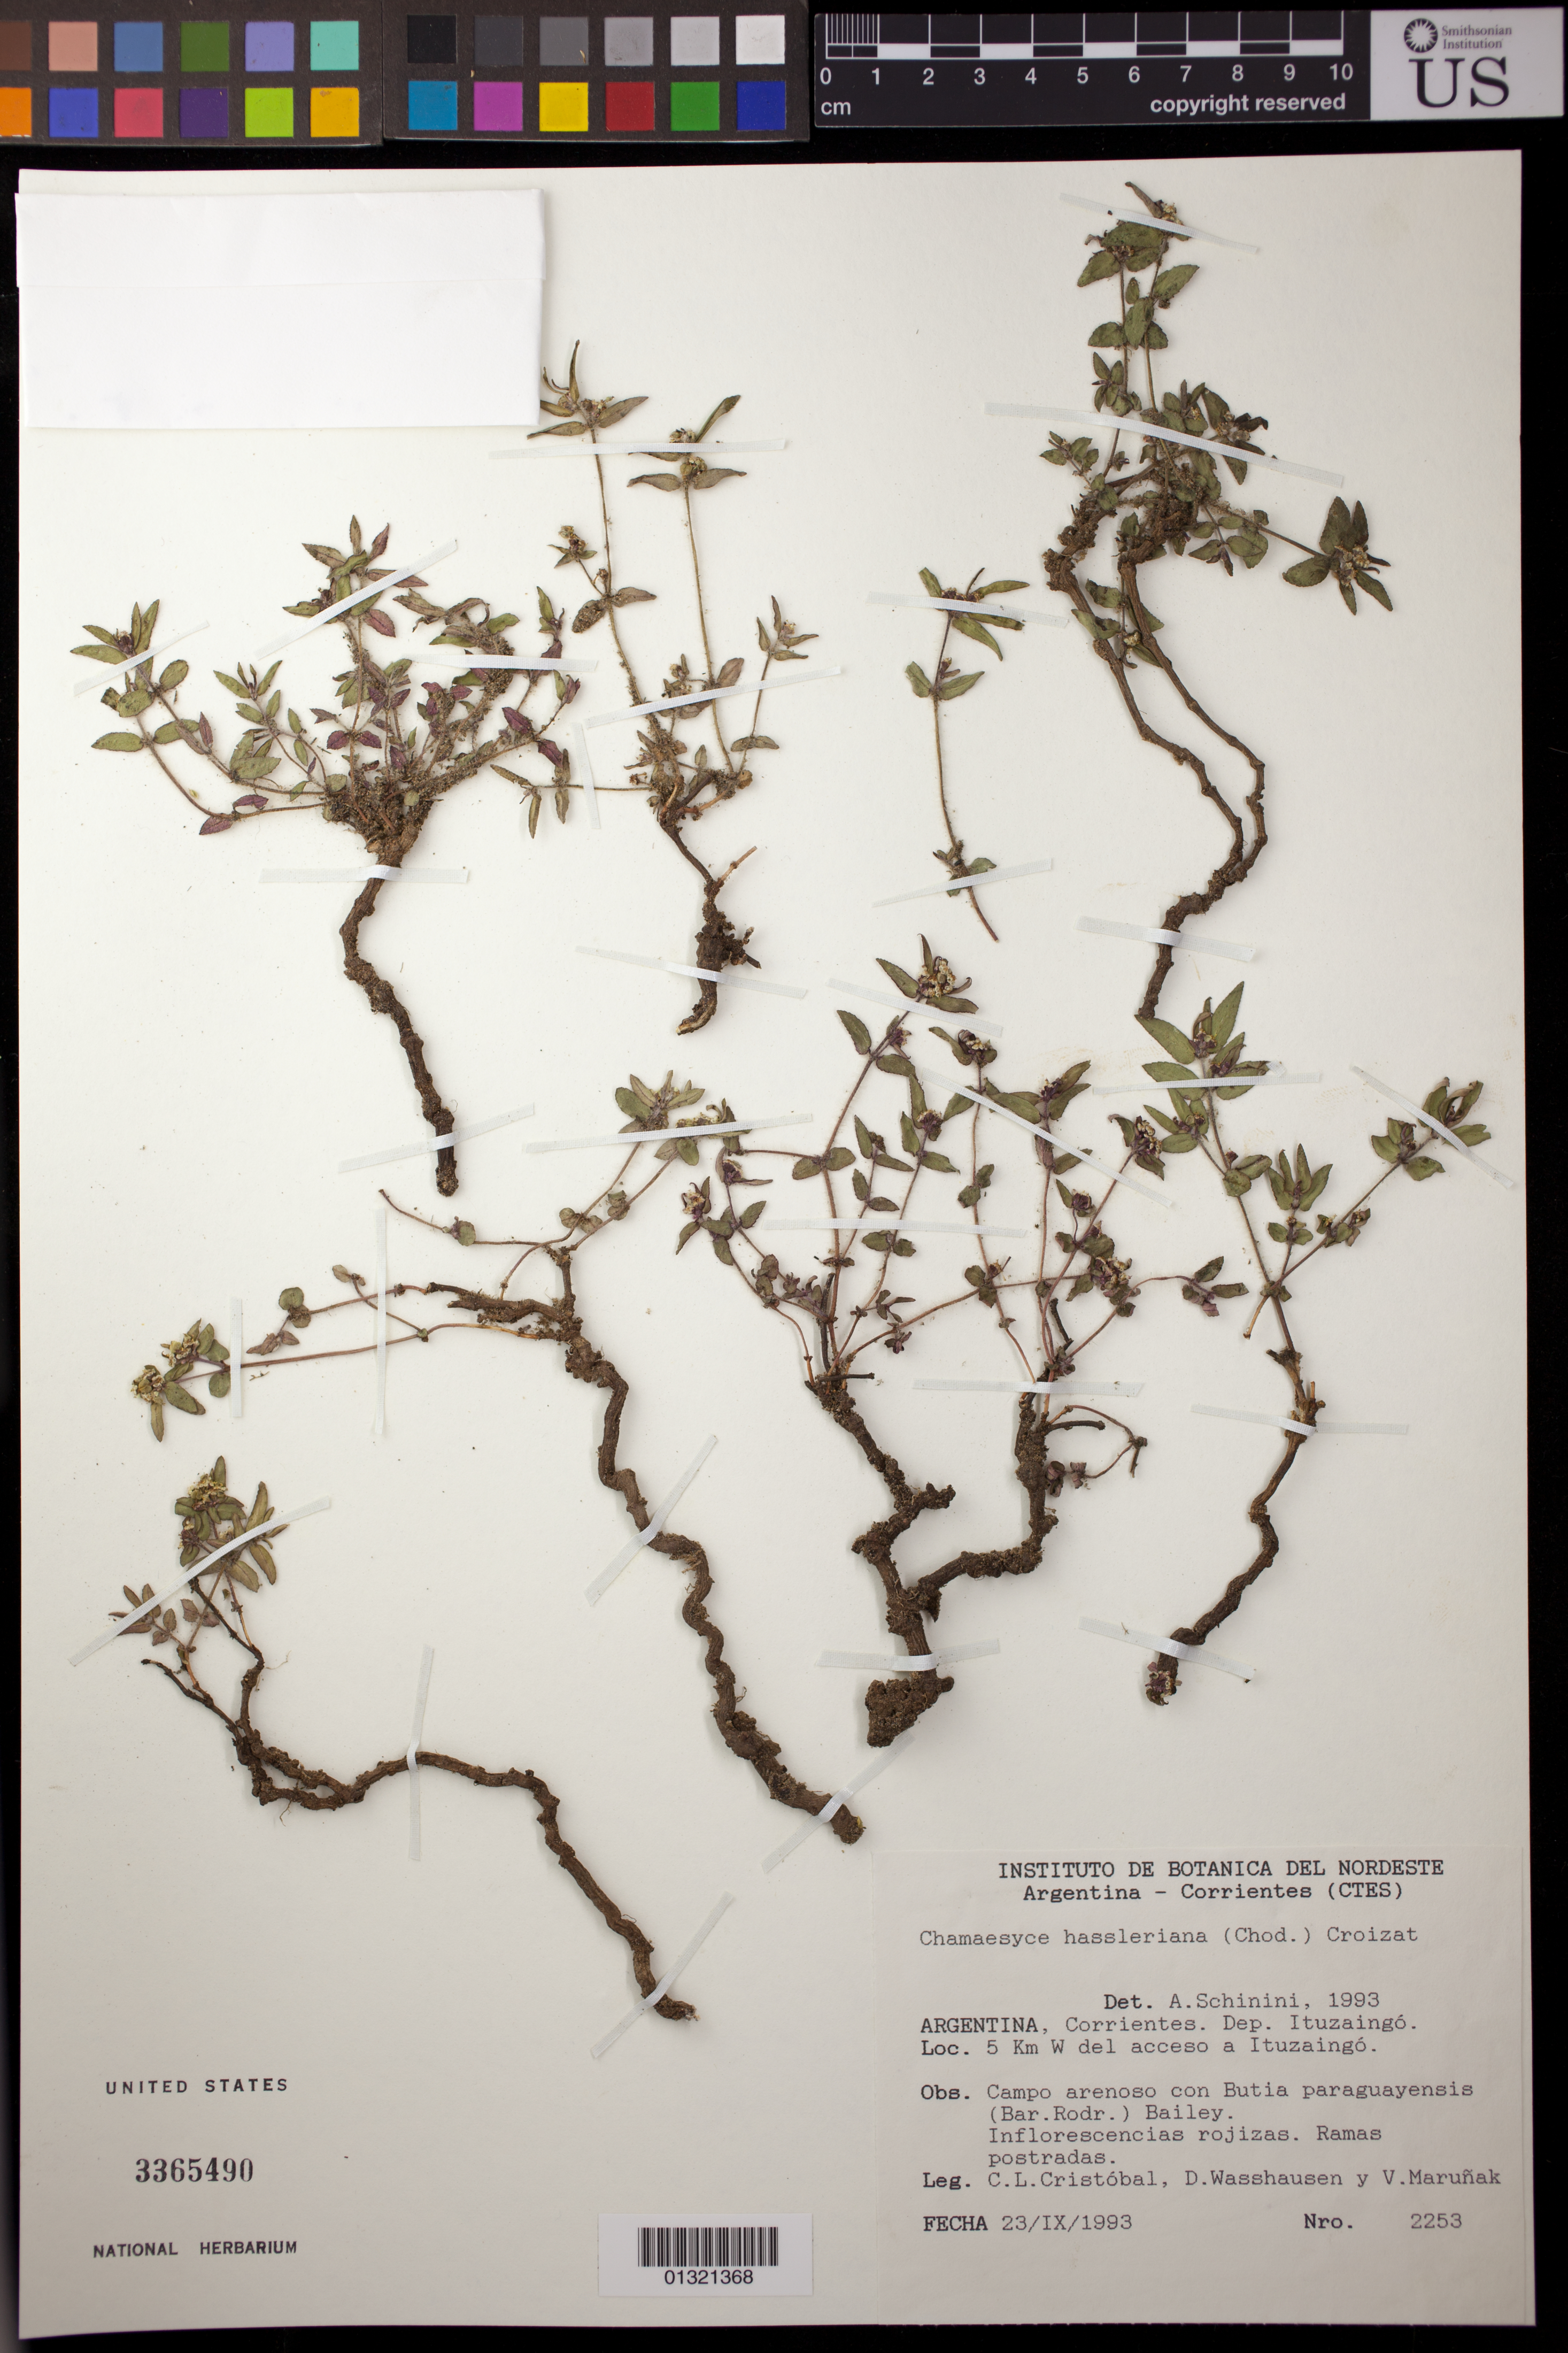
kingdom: Plantae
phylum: Tracheophyta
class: Magnoliopsida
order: Malpighiales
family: Euphorbiaceae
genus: Euphorbia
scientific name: Euphorbia selloi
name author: (Klotzsch & Garcke) Boiss.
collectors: C. L. Cristóbal, D. C. Wasshausen & V. Maruñak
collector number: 2253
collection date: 1993-09-23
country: Argentina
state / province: Corrientes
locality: Dep. Ituzaingó. 5 Km W del acceso a Ituzaingó.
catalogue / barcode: US 3365490